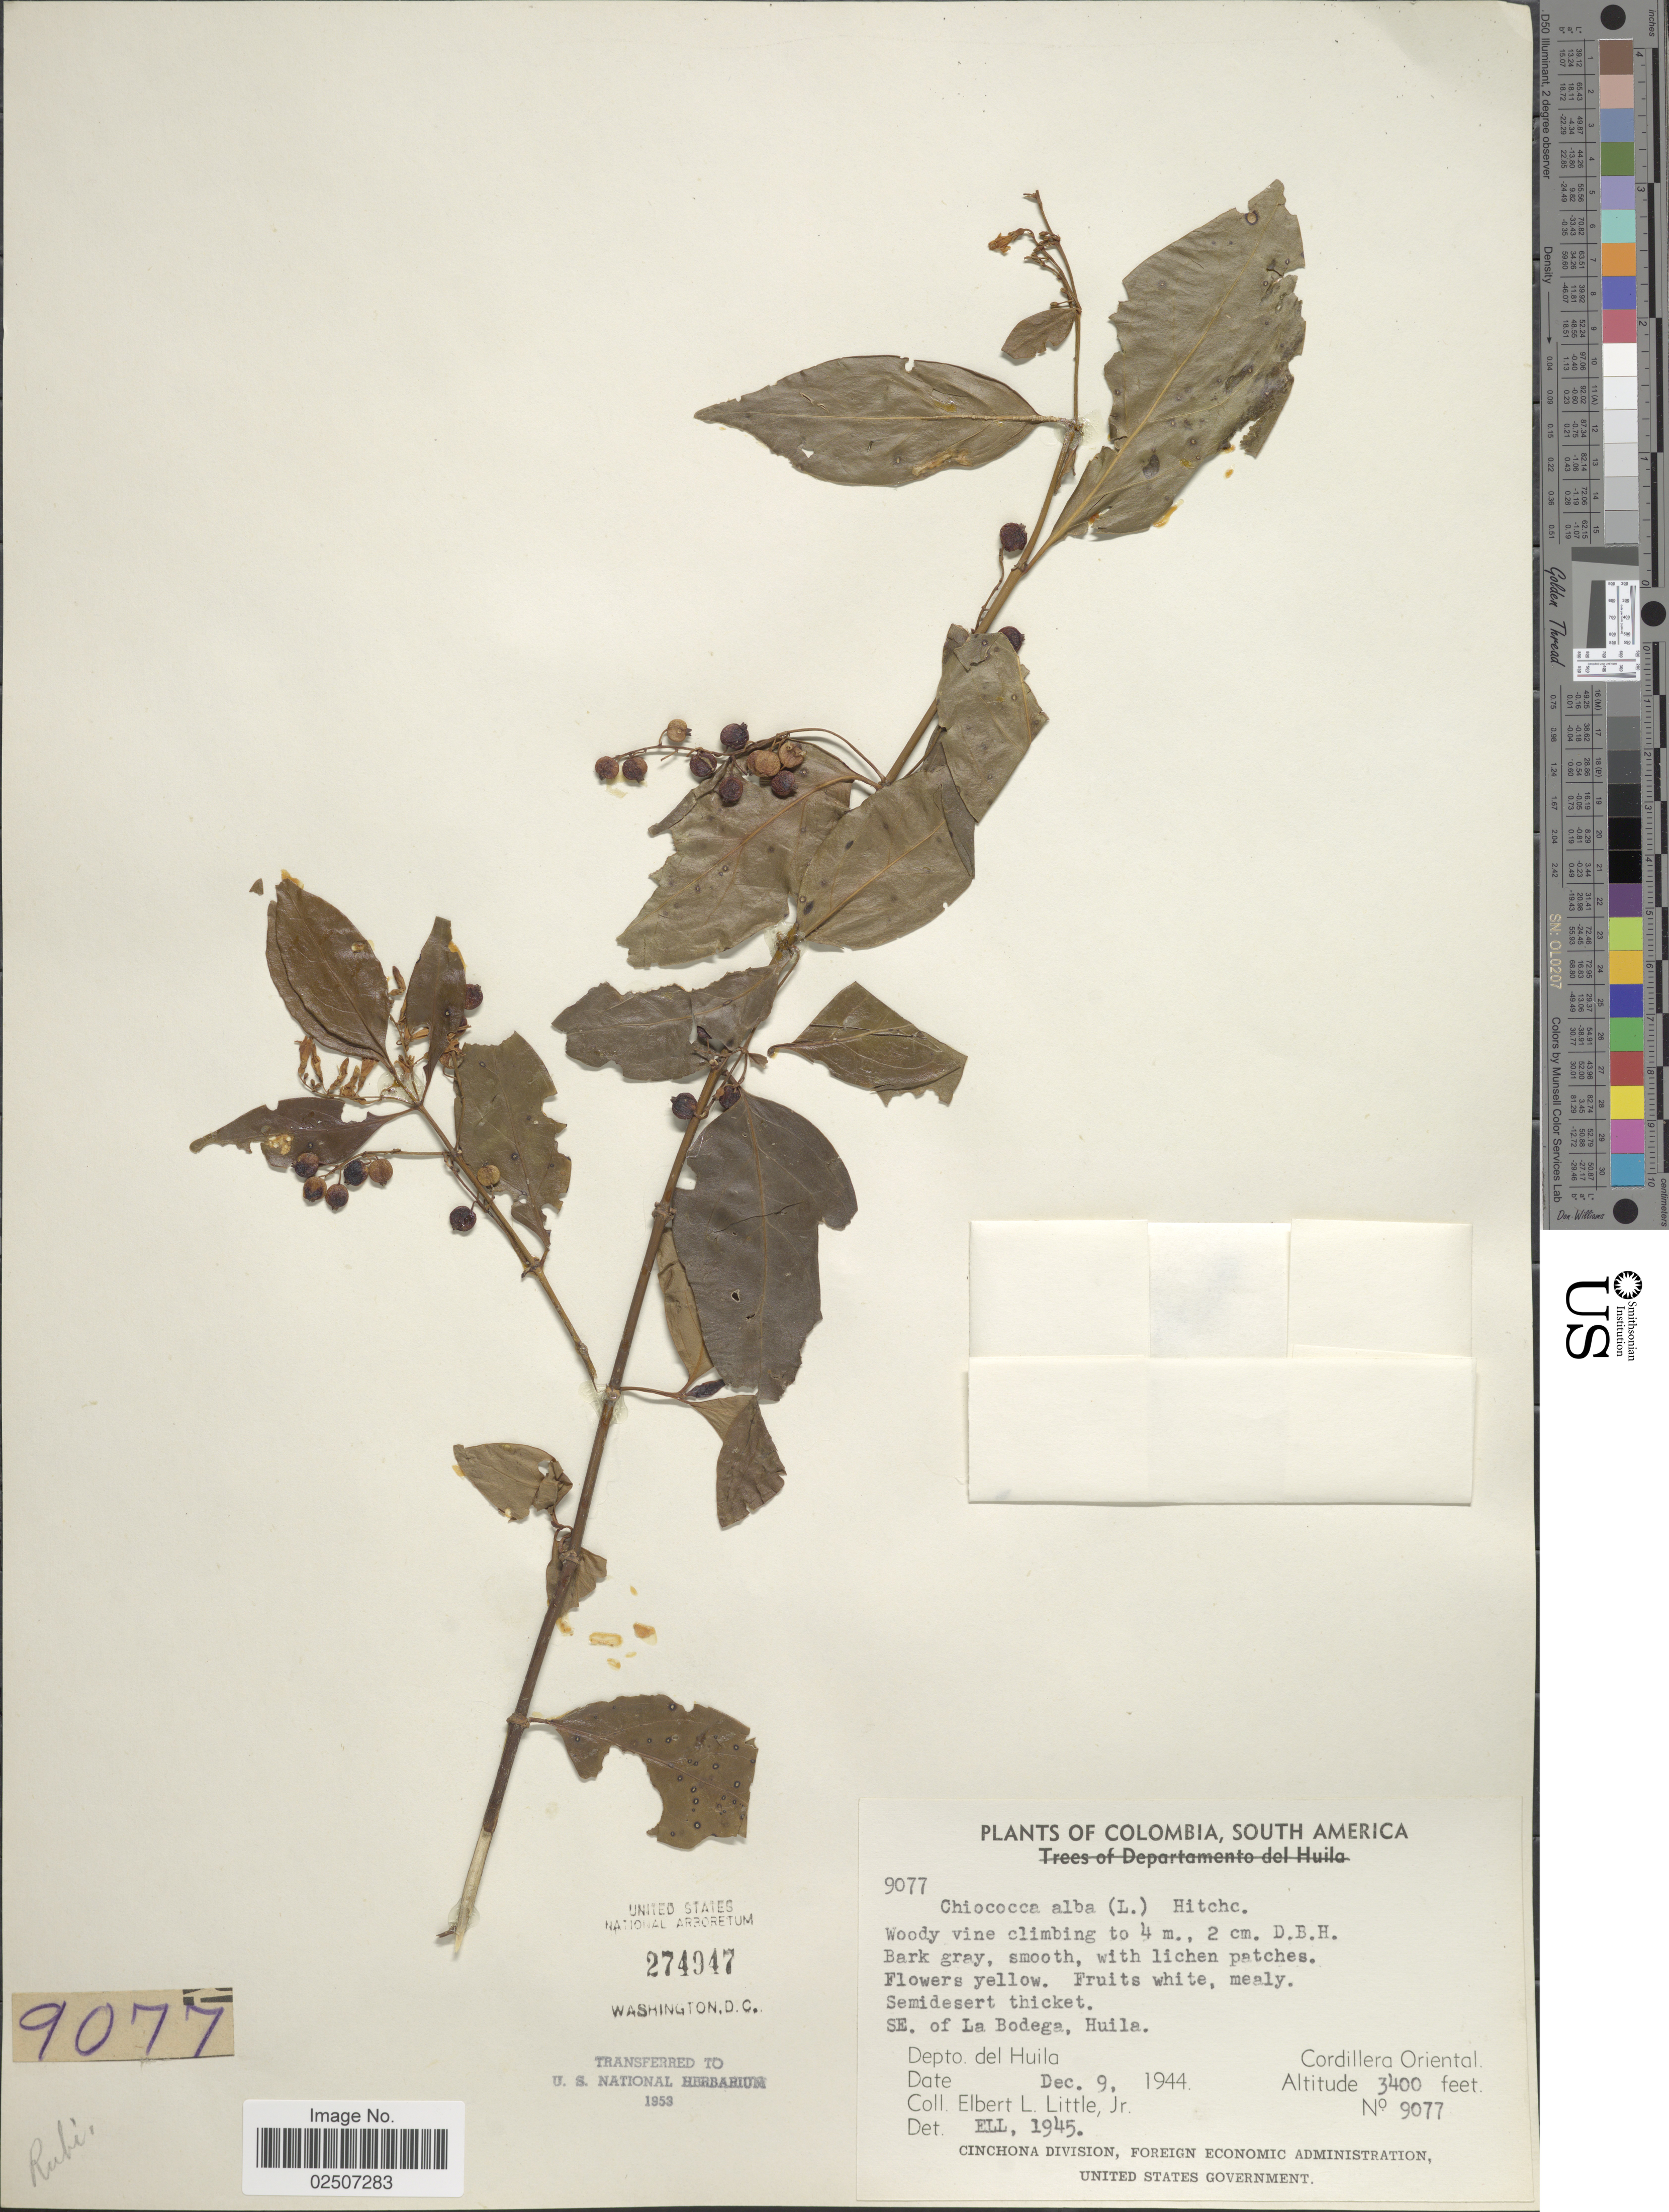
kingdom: Plantae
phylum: Tracheophyta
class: Magnoliopsida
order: Gentianales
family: Rubiaceae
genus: Chiococca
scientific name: Chiococca alba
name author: (L.) Hitchc.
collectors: E. L. Little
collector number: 9077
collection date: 1944-12-09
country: Colombia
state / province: Huila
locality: SE. of La Bodega, Depto. del Huila, Cordillera Oriental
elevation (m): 1036